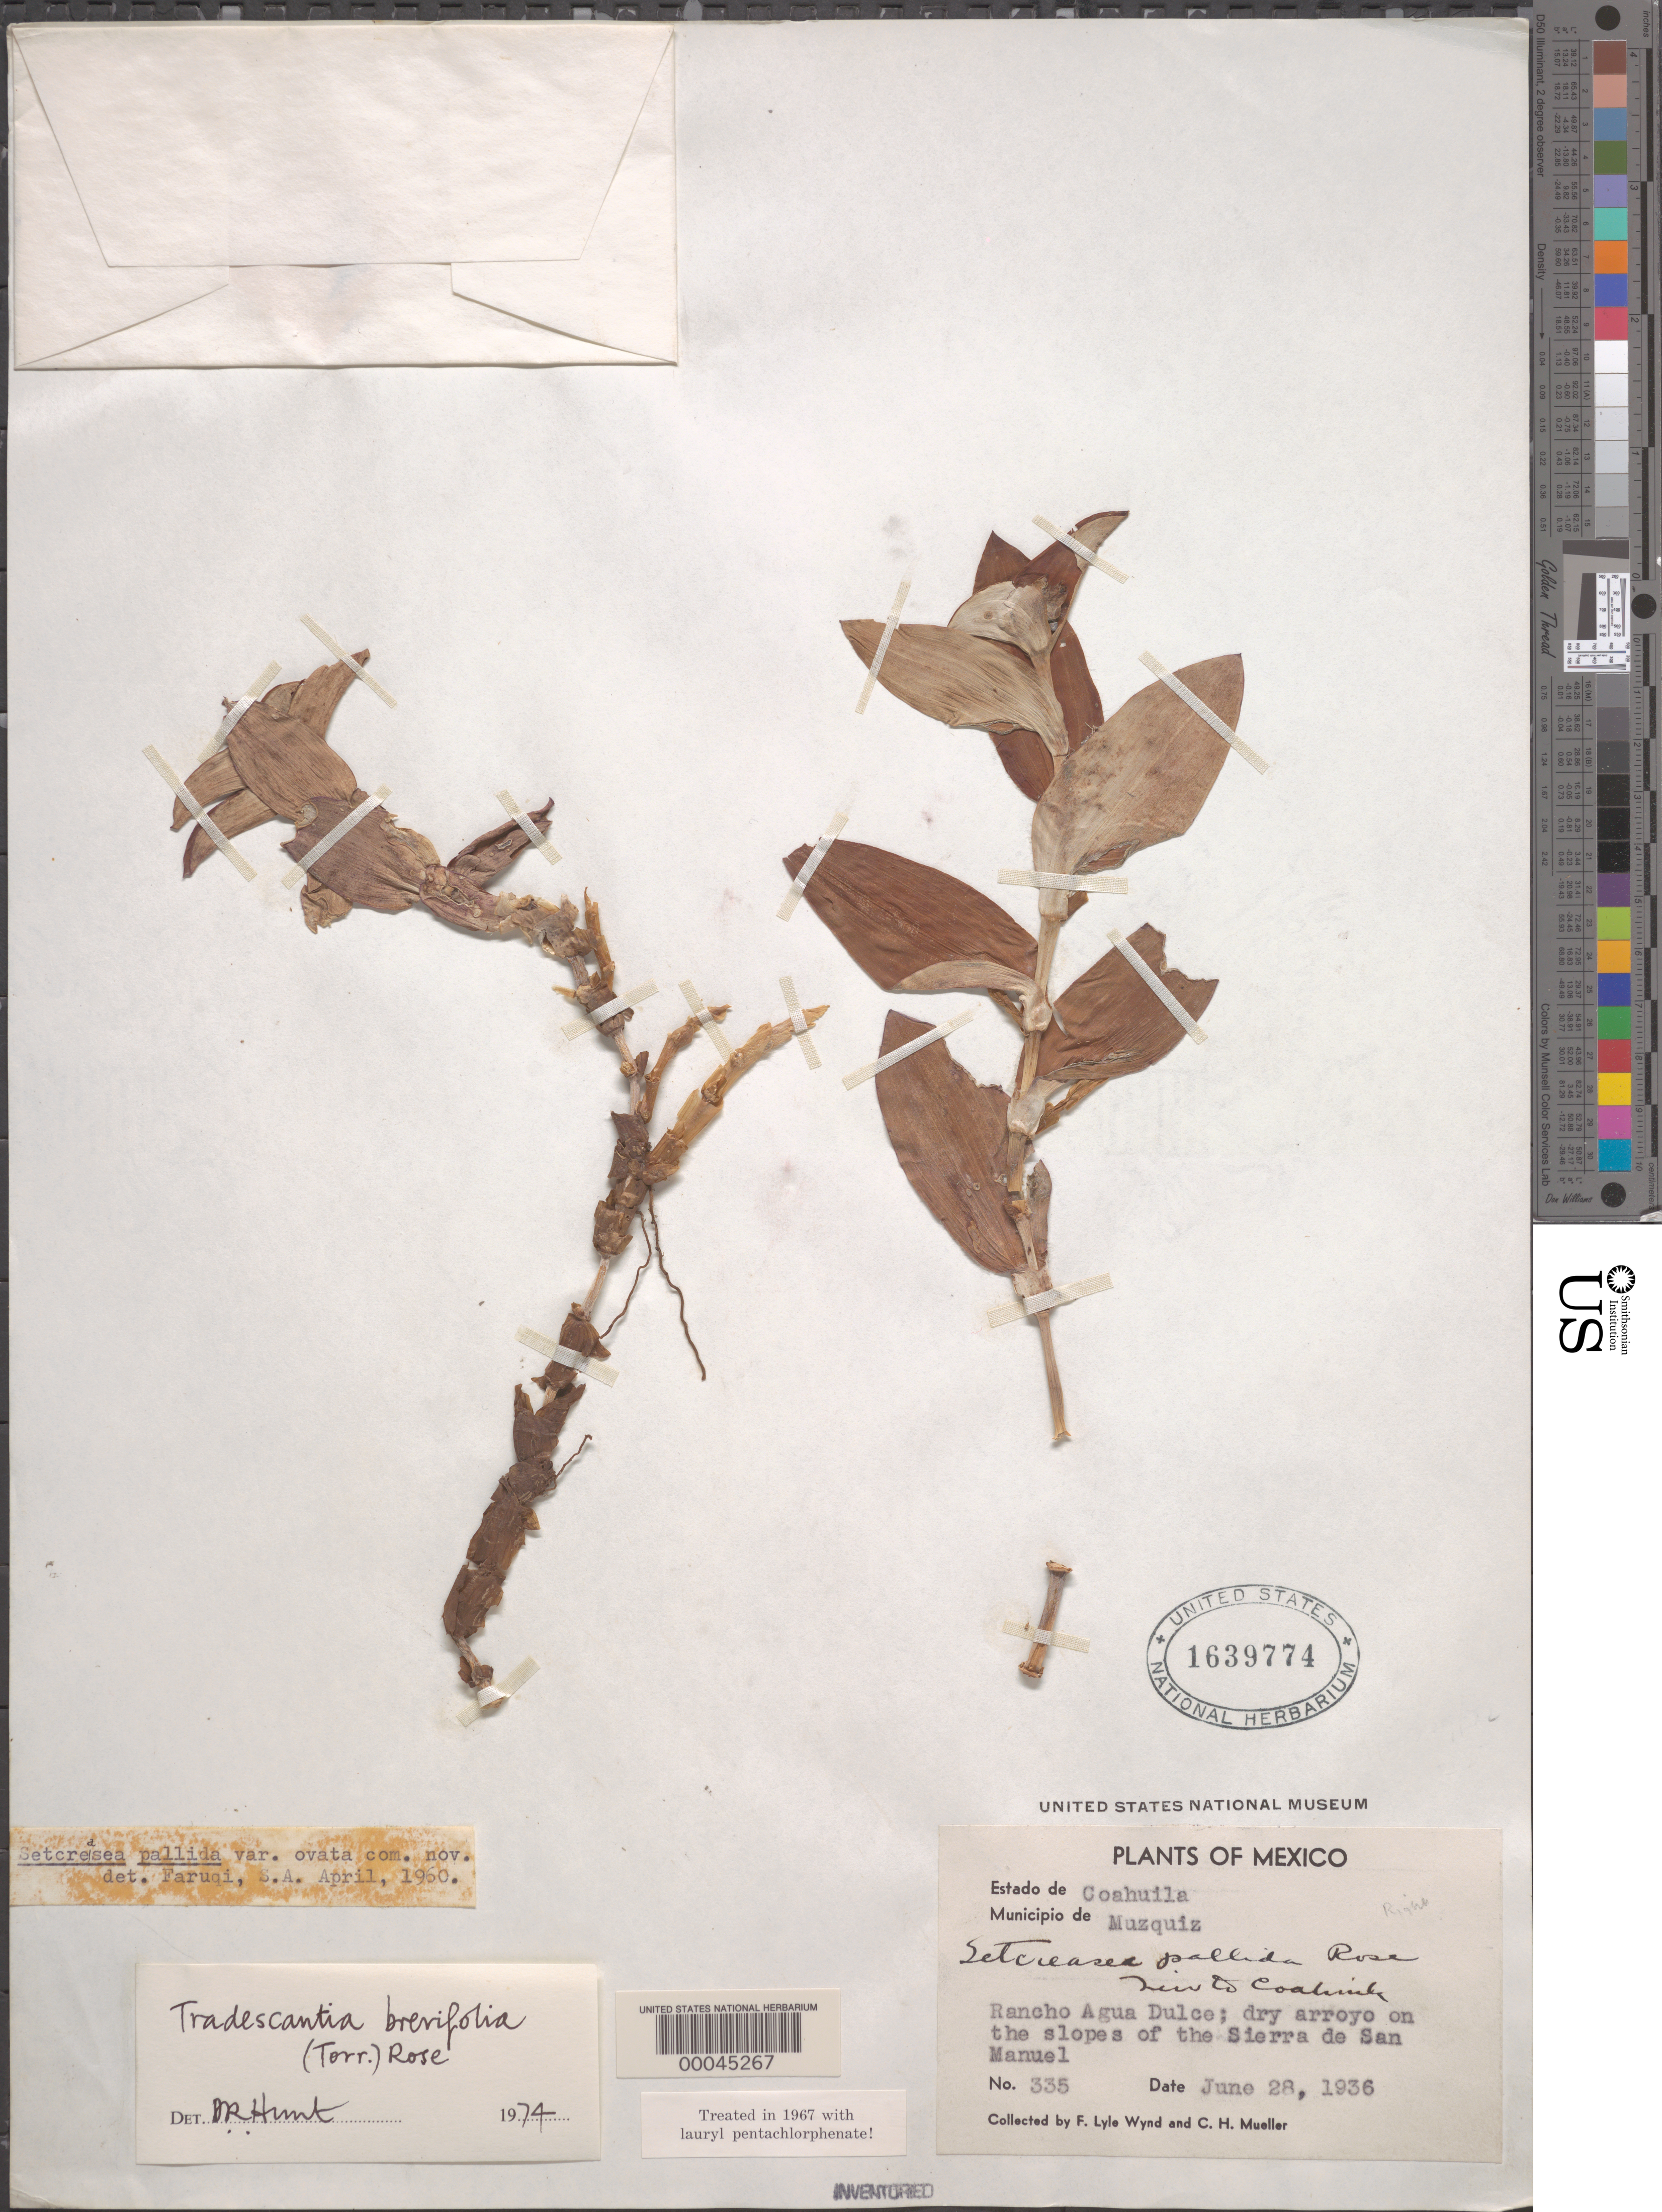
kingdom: Plantae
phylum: Tracheophyta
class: Liliopsida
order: Commelinales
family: Commelinaceae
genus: Tradescantia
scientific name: Tradescantia brevifolia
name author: (Torr.) Rose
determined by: Hunt, P. R.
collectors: F. L. Wynd & C. H. Muller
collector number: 335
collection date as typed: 28 Jun 1936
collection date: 1936-06-28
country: Mexico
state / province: Coahuila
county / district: Múzquiz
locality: Rancho Agua Dulce, Sierra de San Manuel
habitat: Dry soil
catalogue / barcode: US 1639774